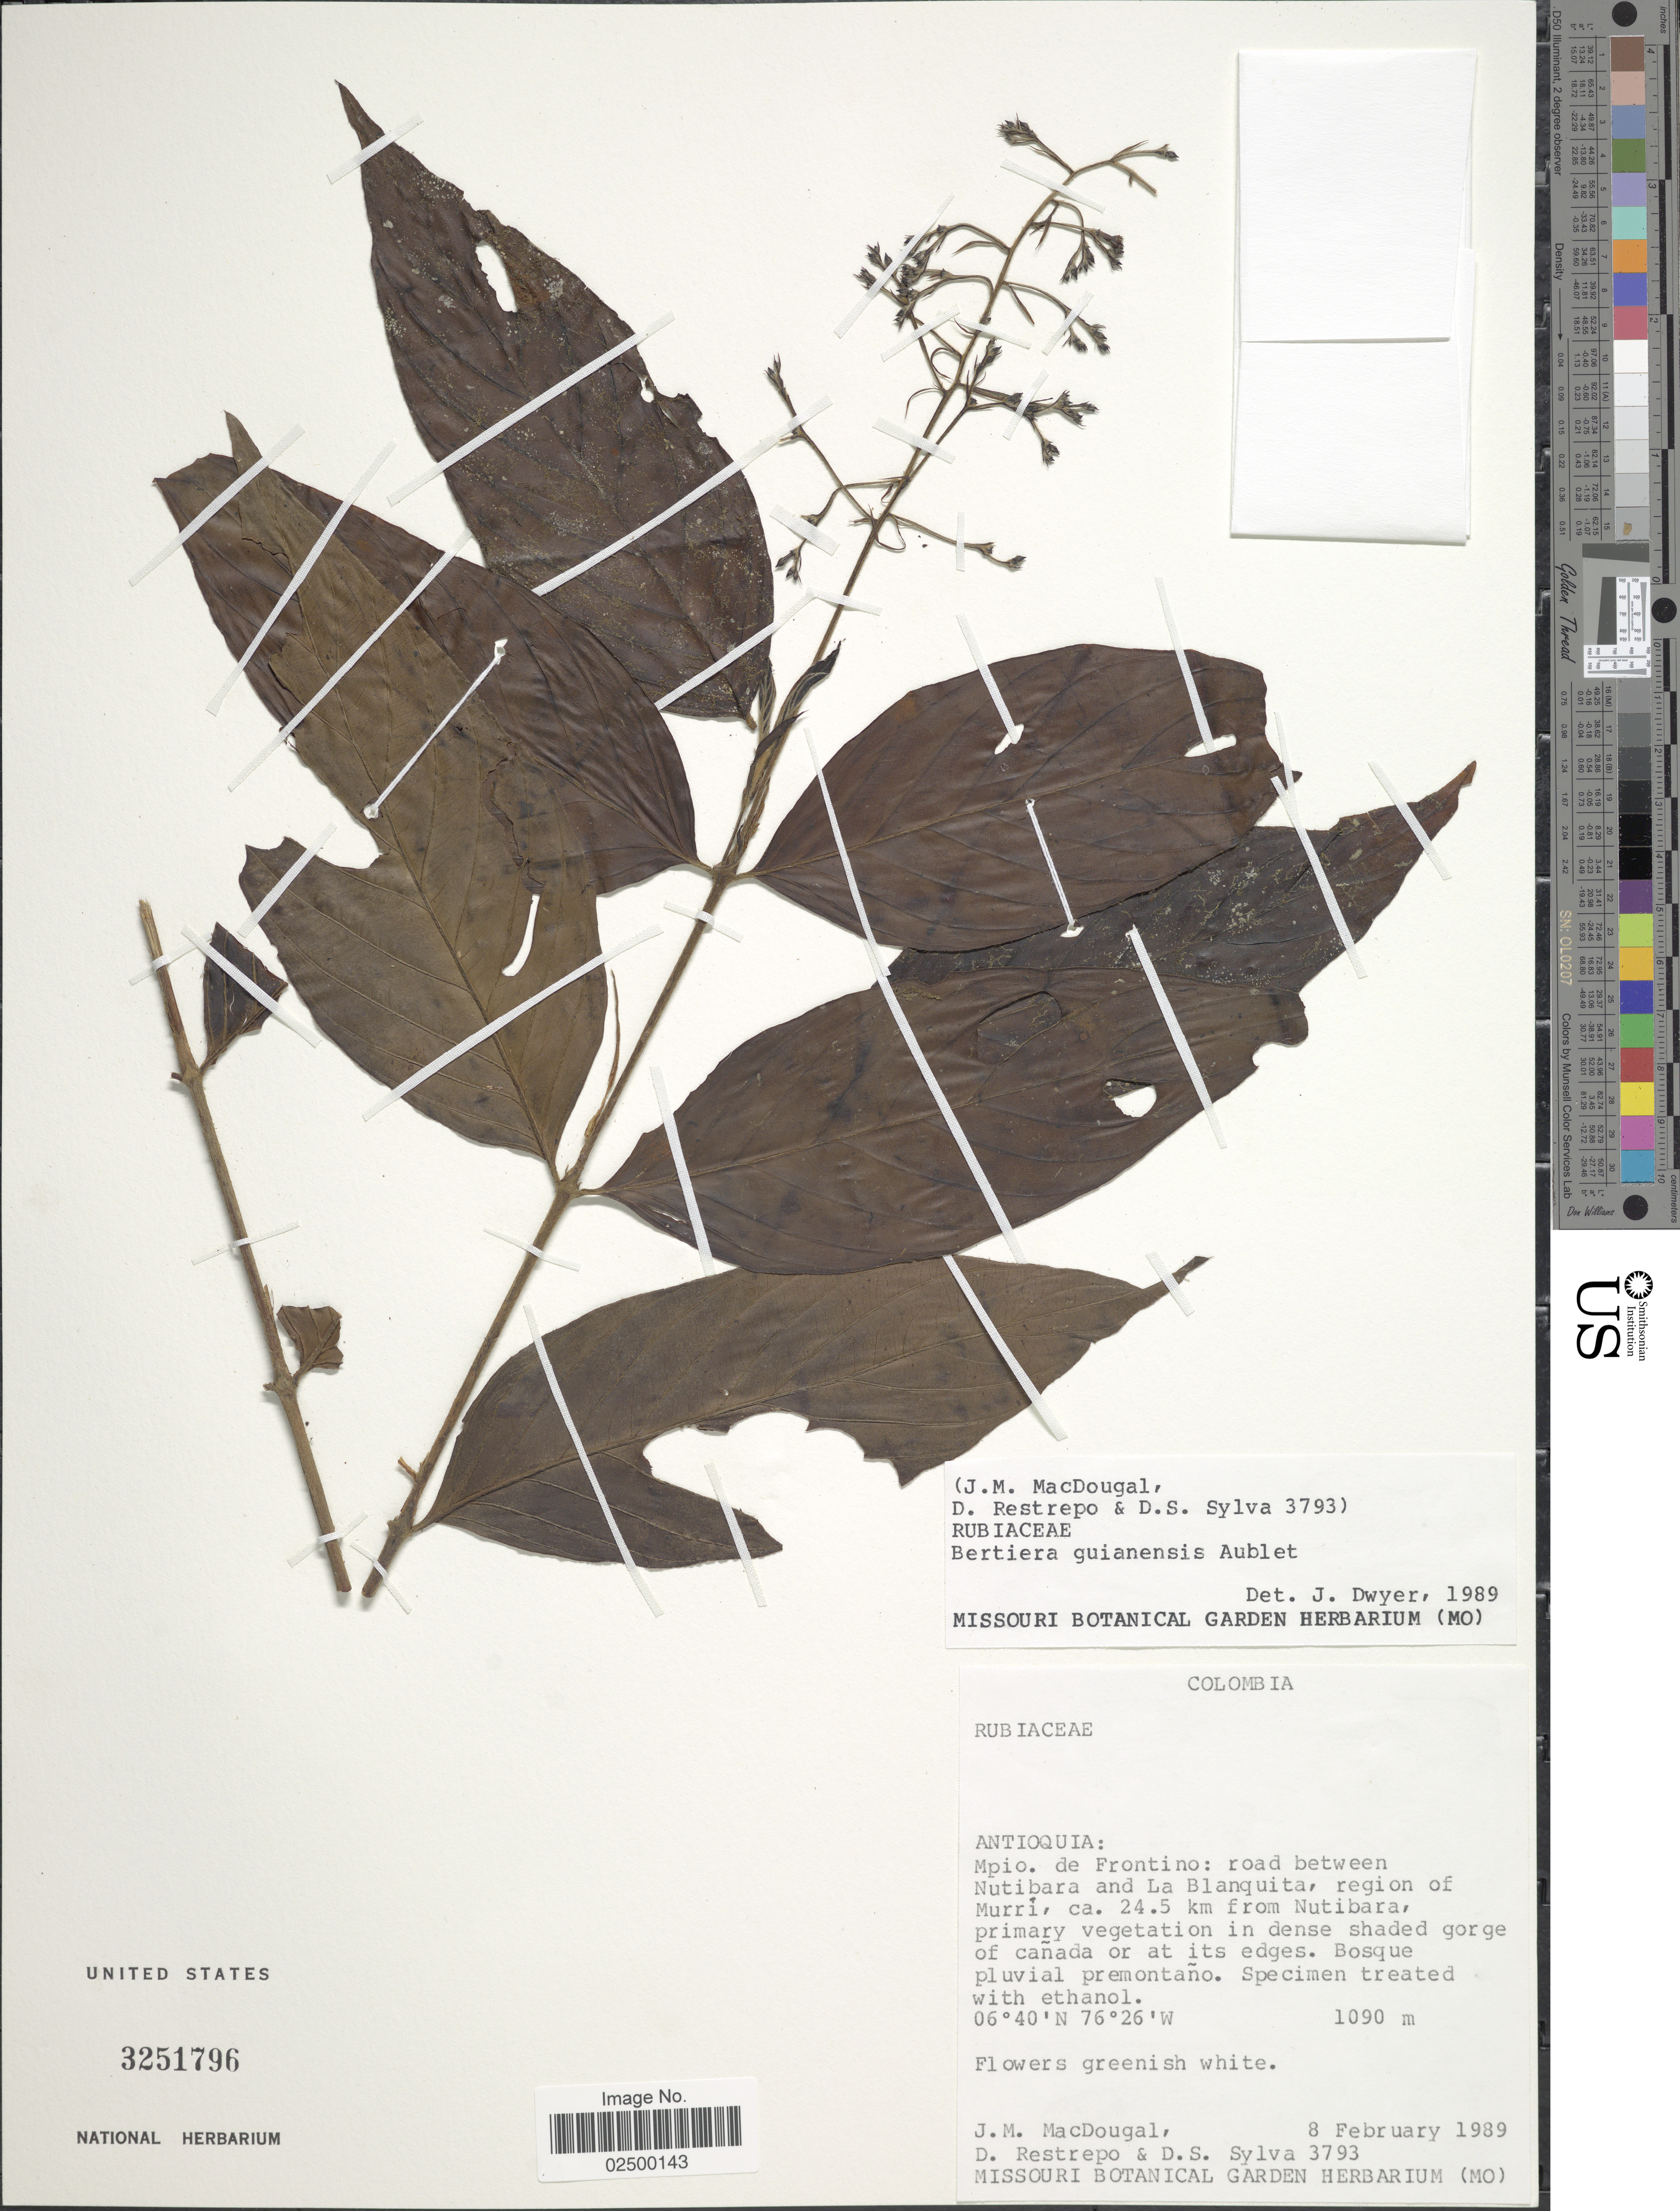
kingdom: Plantae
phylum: Tracheophyta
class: Magnoliopsida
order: Gentianales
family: Rubiaceae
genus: Bertiera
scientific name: Bertiera guianensis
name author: Aubl.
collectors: J. M. MacDougal, D. Restrepo & D. Sylva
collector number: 3793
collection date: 1989-02-08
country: Colombia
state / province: Antioquia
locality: Mpio. de Frontino: road between Nutibara and La Blanquita, region of Murri, ca. 24.5 km from Nutibara, primary vegetation in dense shaded gorge of canada or at its edges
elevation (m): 1090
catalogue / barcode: US 3251796